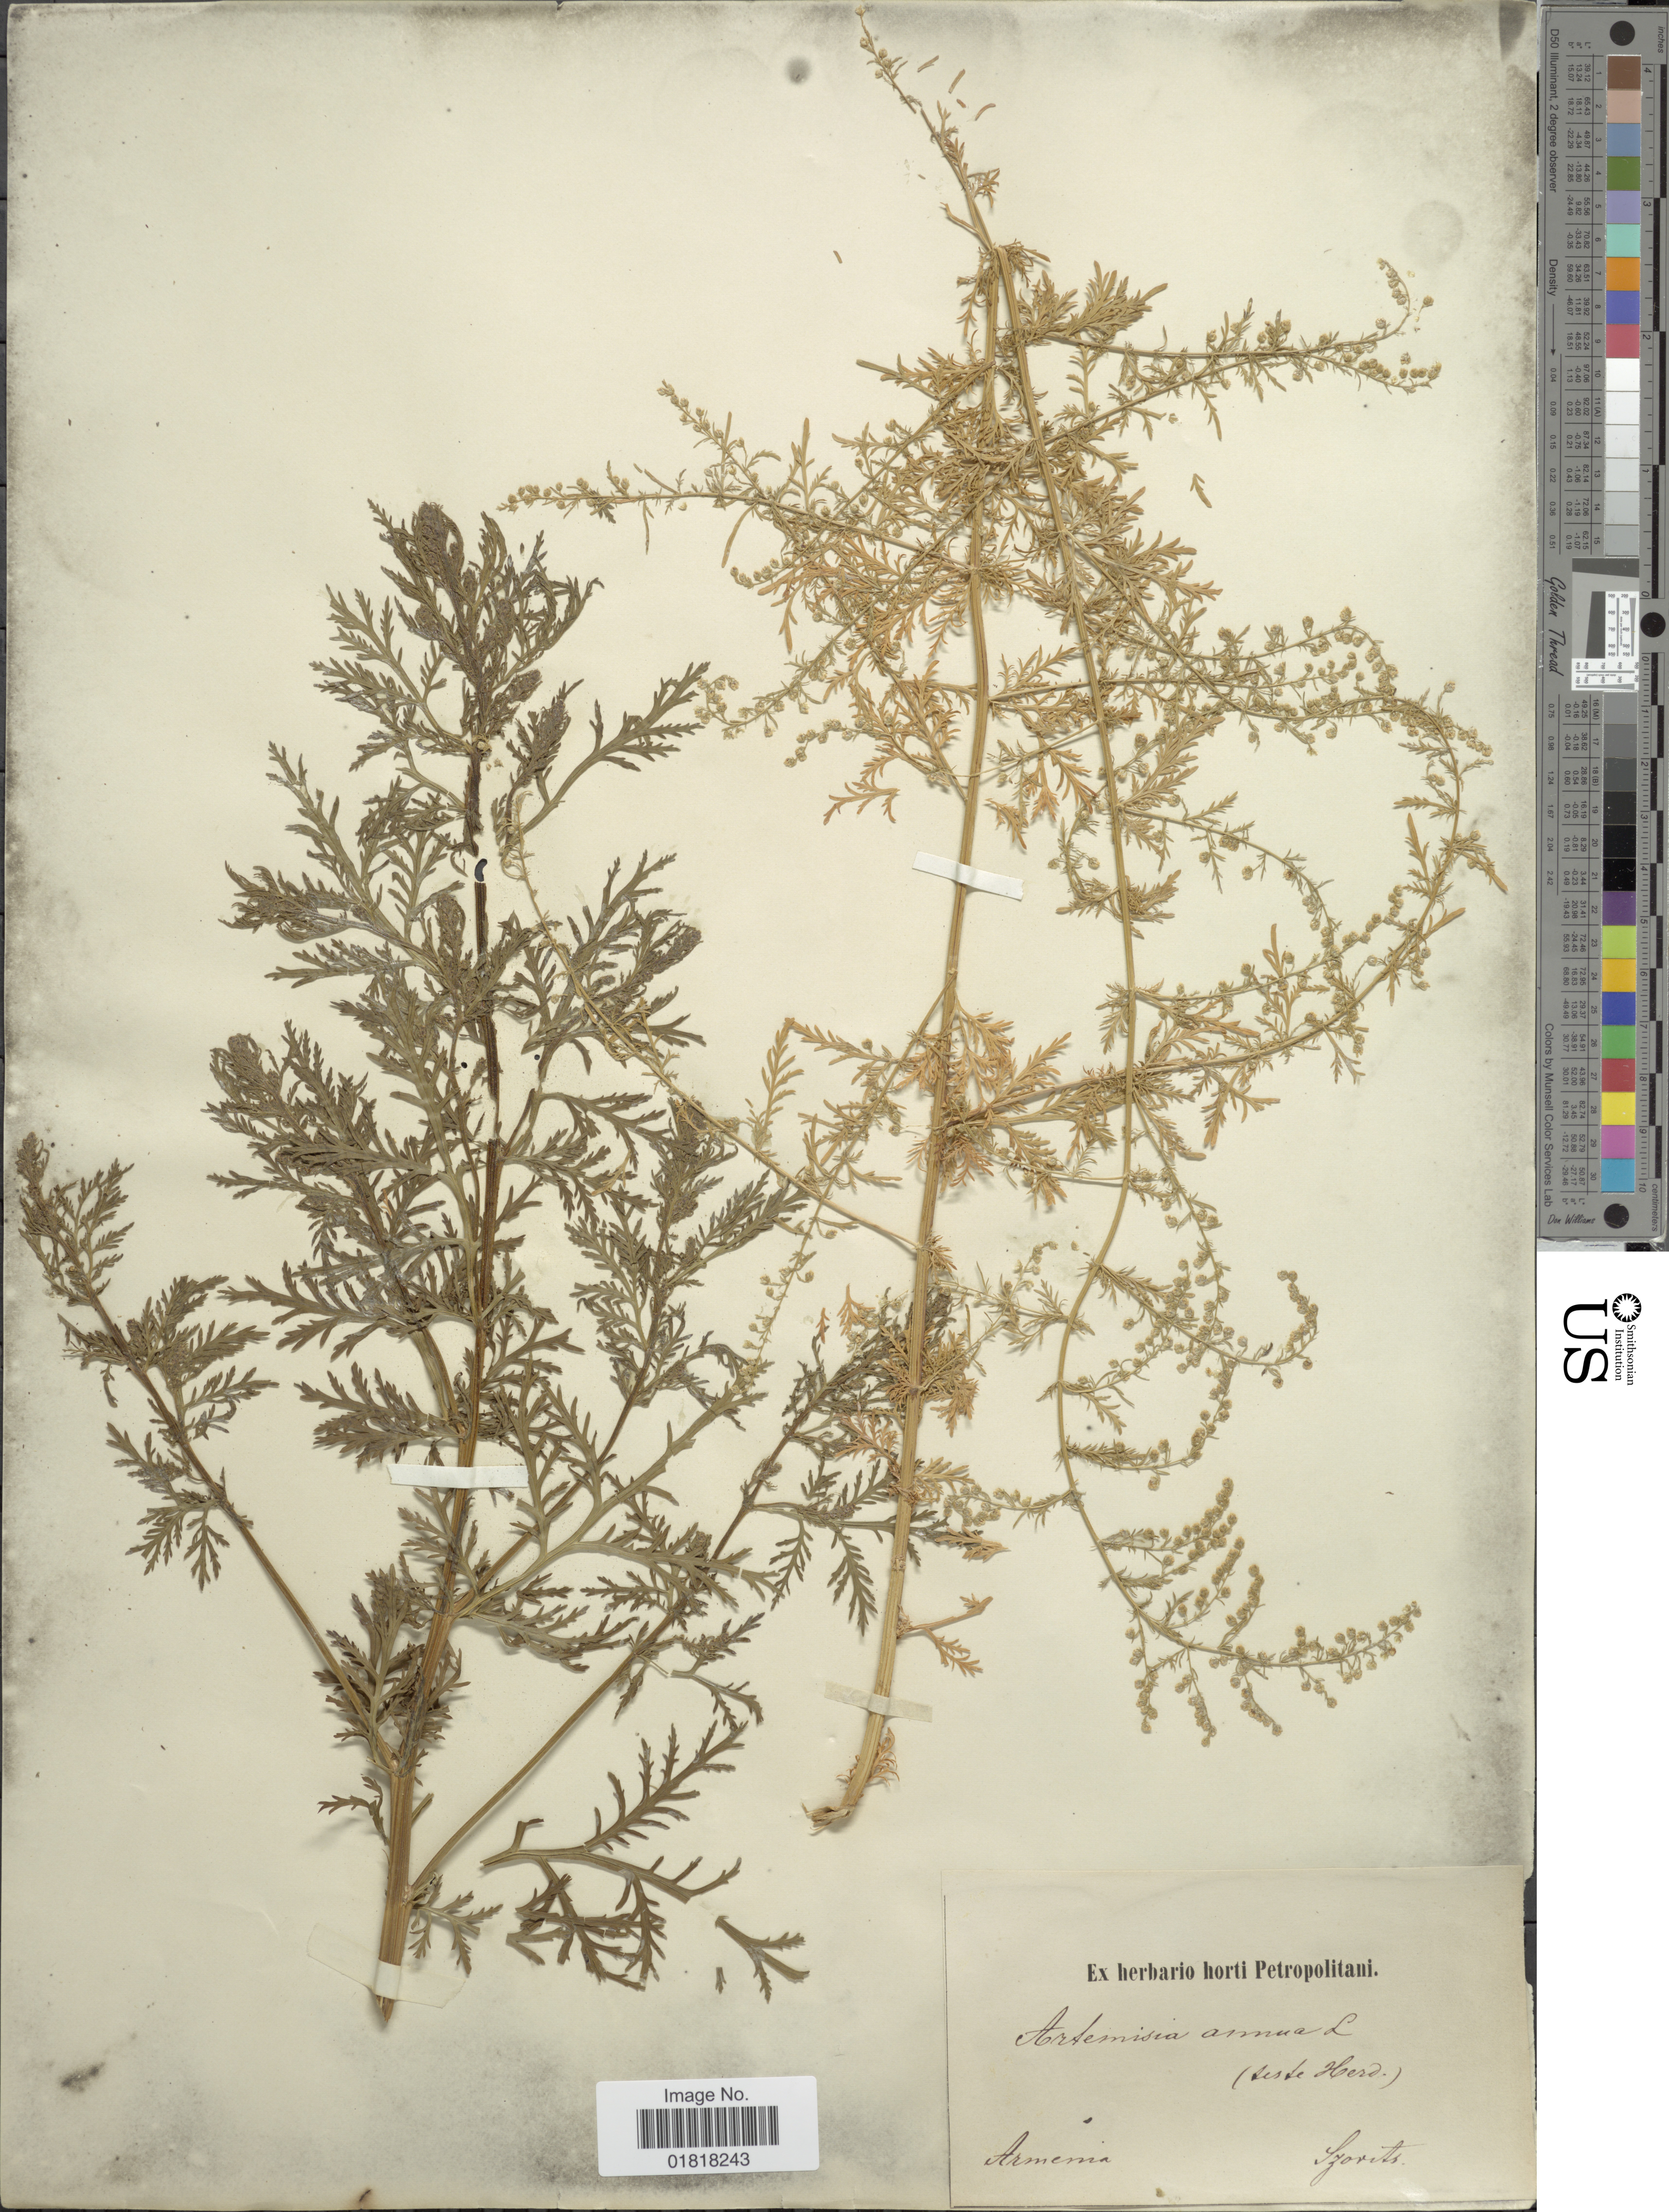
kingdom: Plantae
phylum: Tracheophyta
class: Magnoliopsida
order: Asterales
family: Asteraceae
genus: Artemisia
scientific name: Artemisia annua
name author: L.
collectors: J. Szovits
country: Armenia